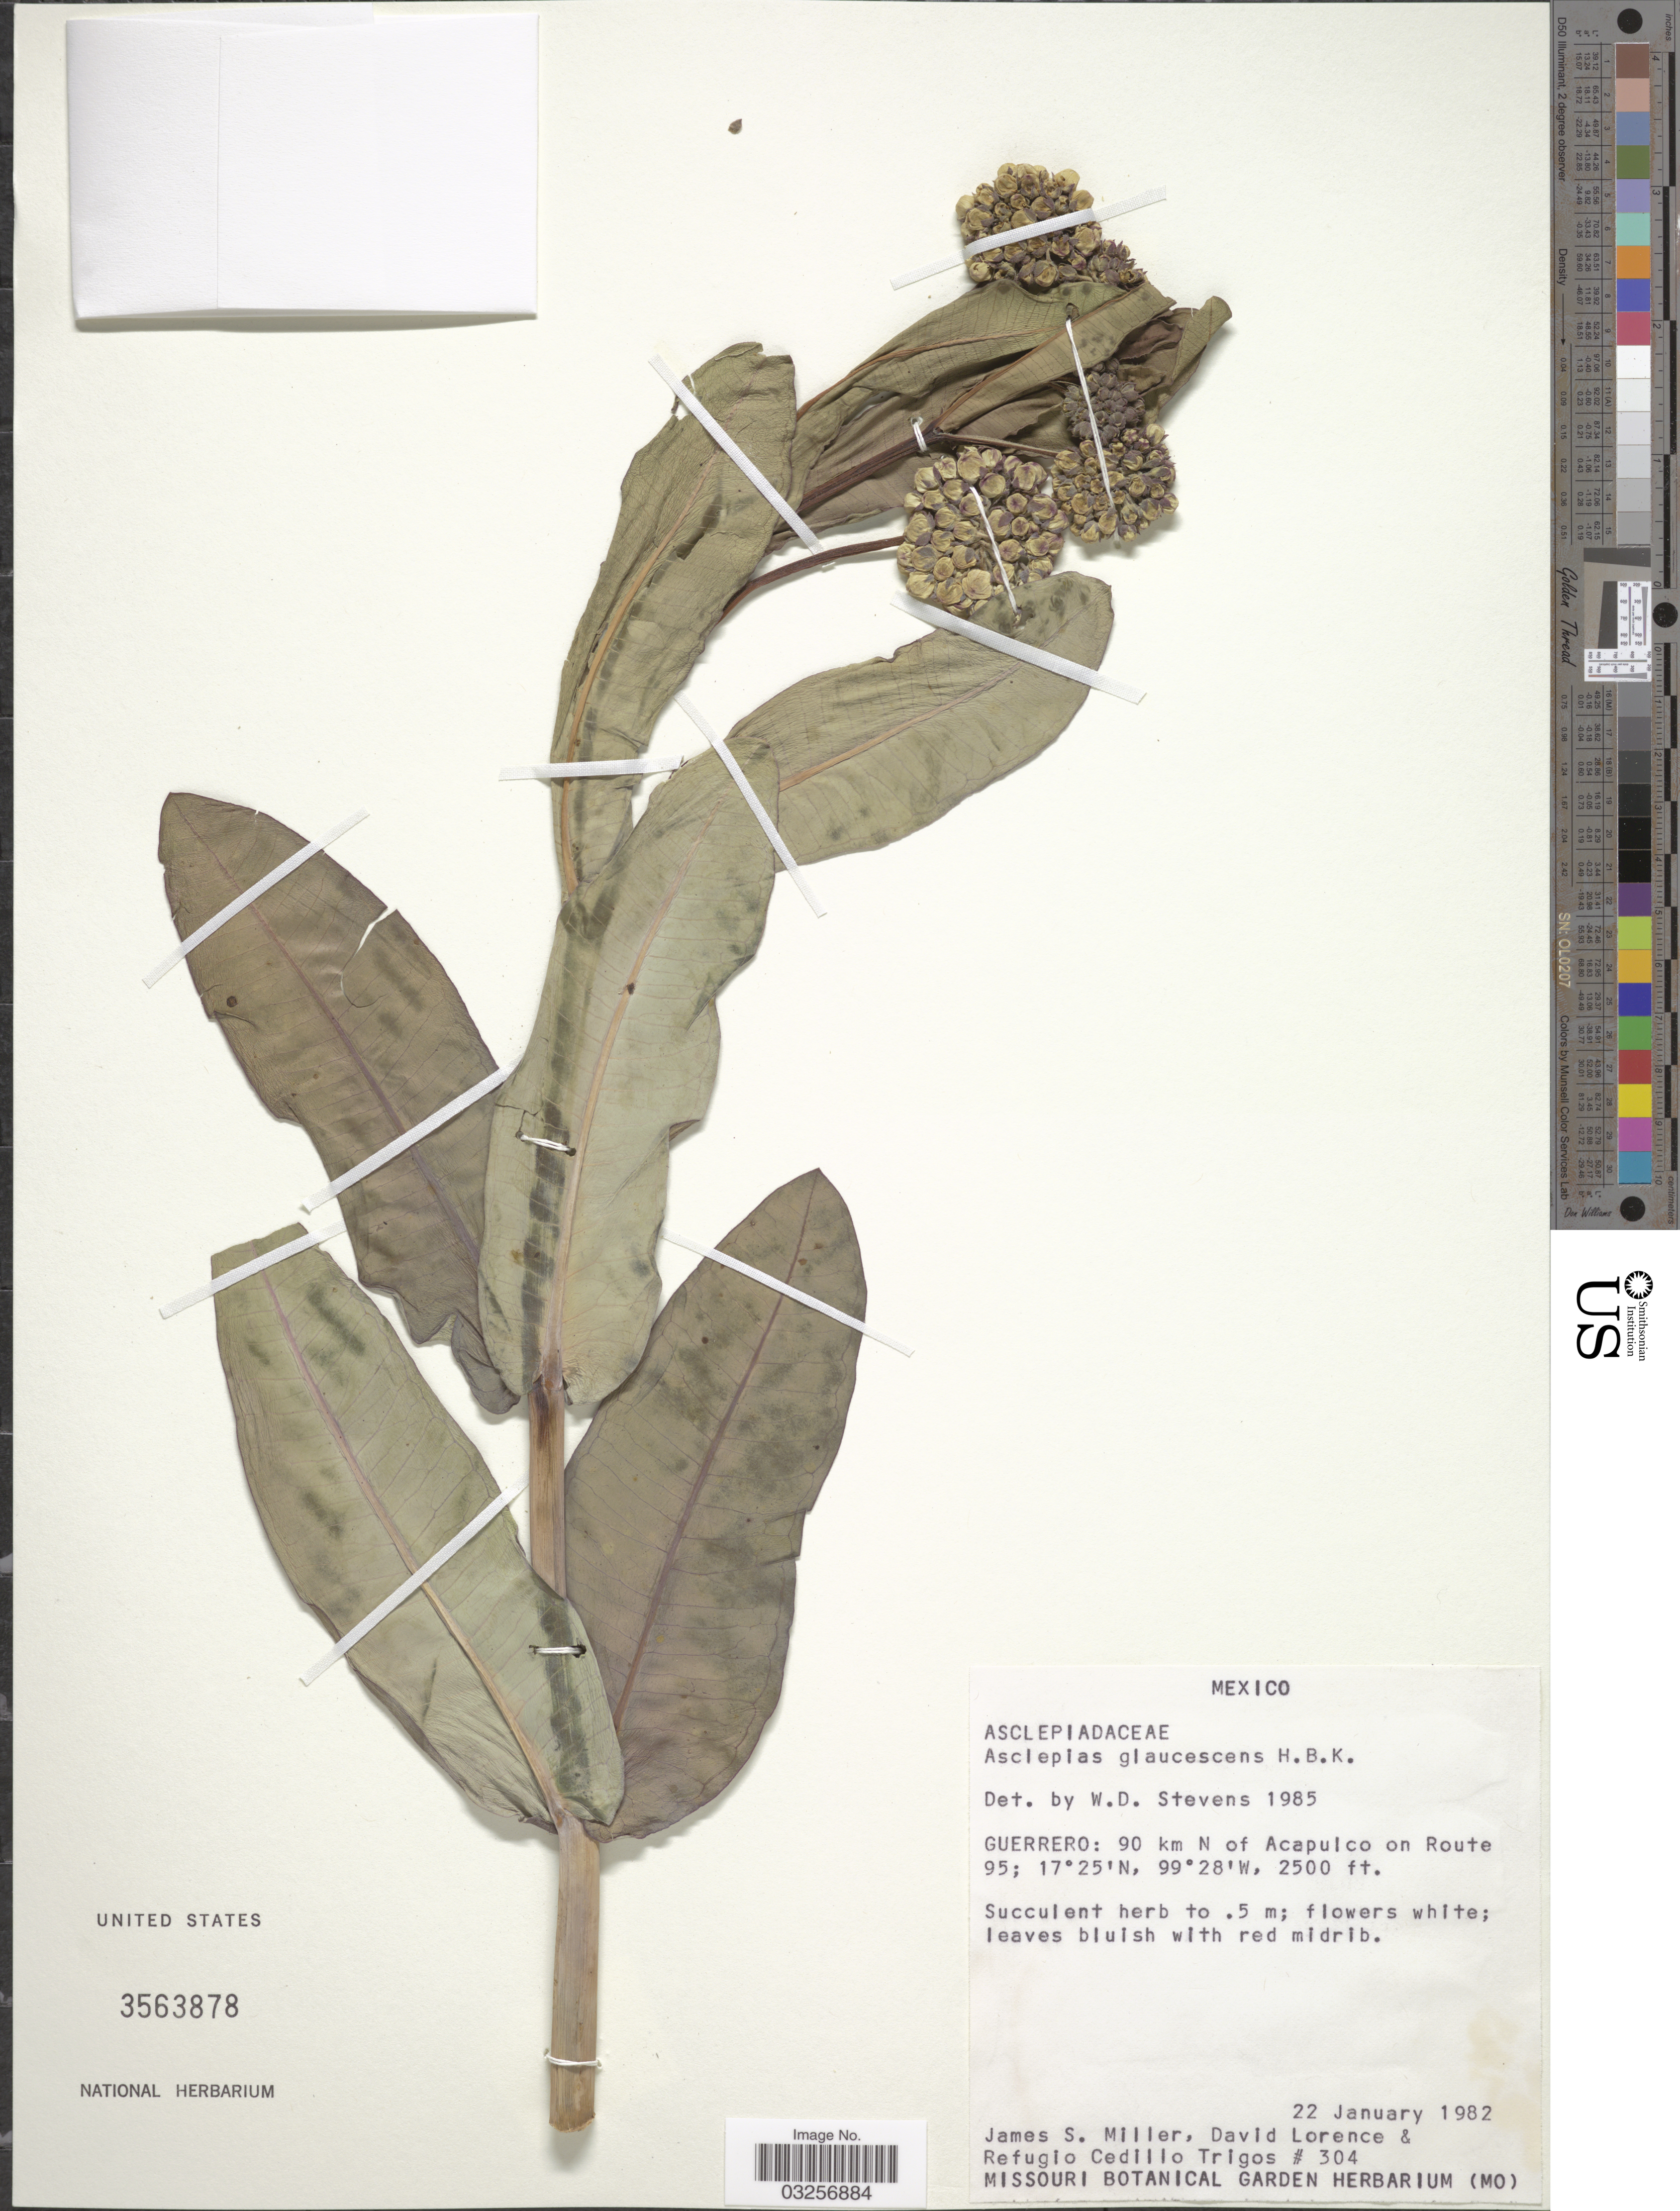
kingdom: Plantae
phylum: Tracheophyta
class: Magnoliopsida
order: Gentianales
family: Apocynaceae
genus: Asclepias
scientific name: Asclepias glaucescens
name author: Kunth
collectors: J. S. Miller, D. Lorence & R. CedilloT.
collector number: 304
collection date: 1982-01-22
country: Mexico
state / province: Guerrero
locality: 90 km N of Acapulco on Route 95.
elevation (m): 762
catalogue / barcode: US 3563878